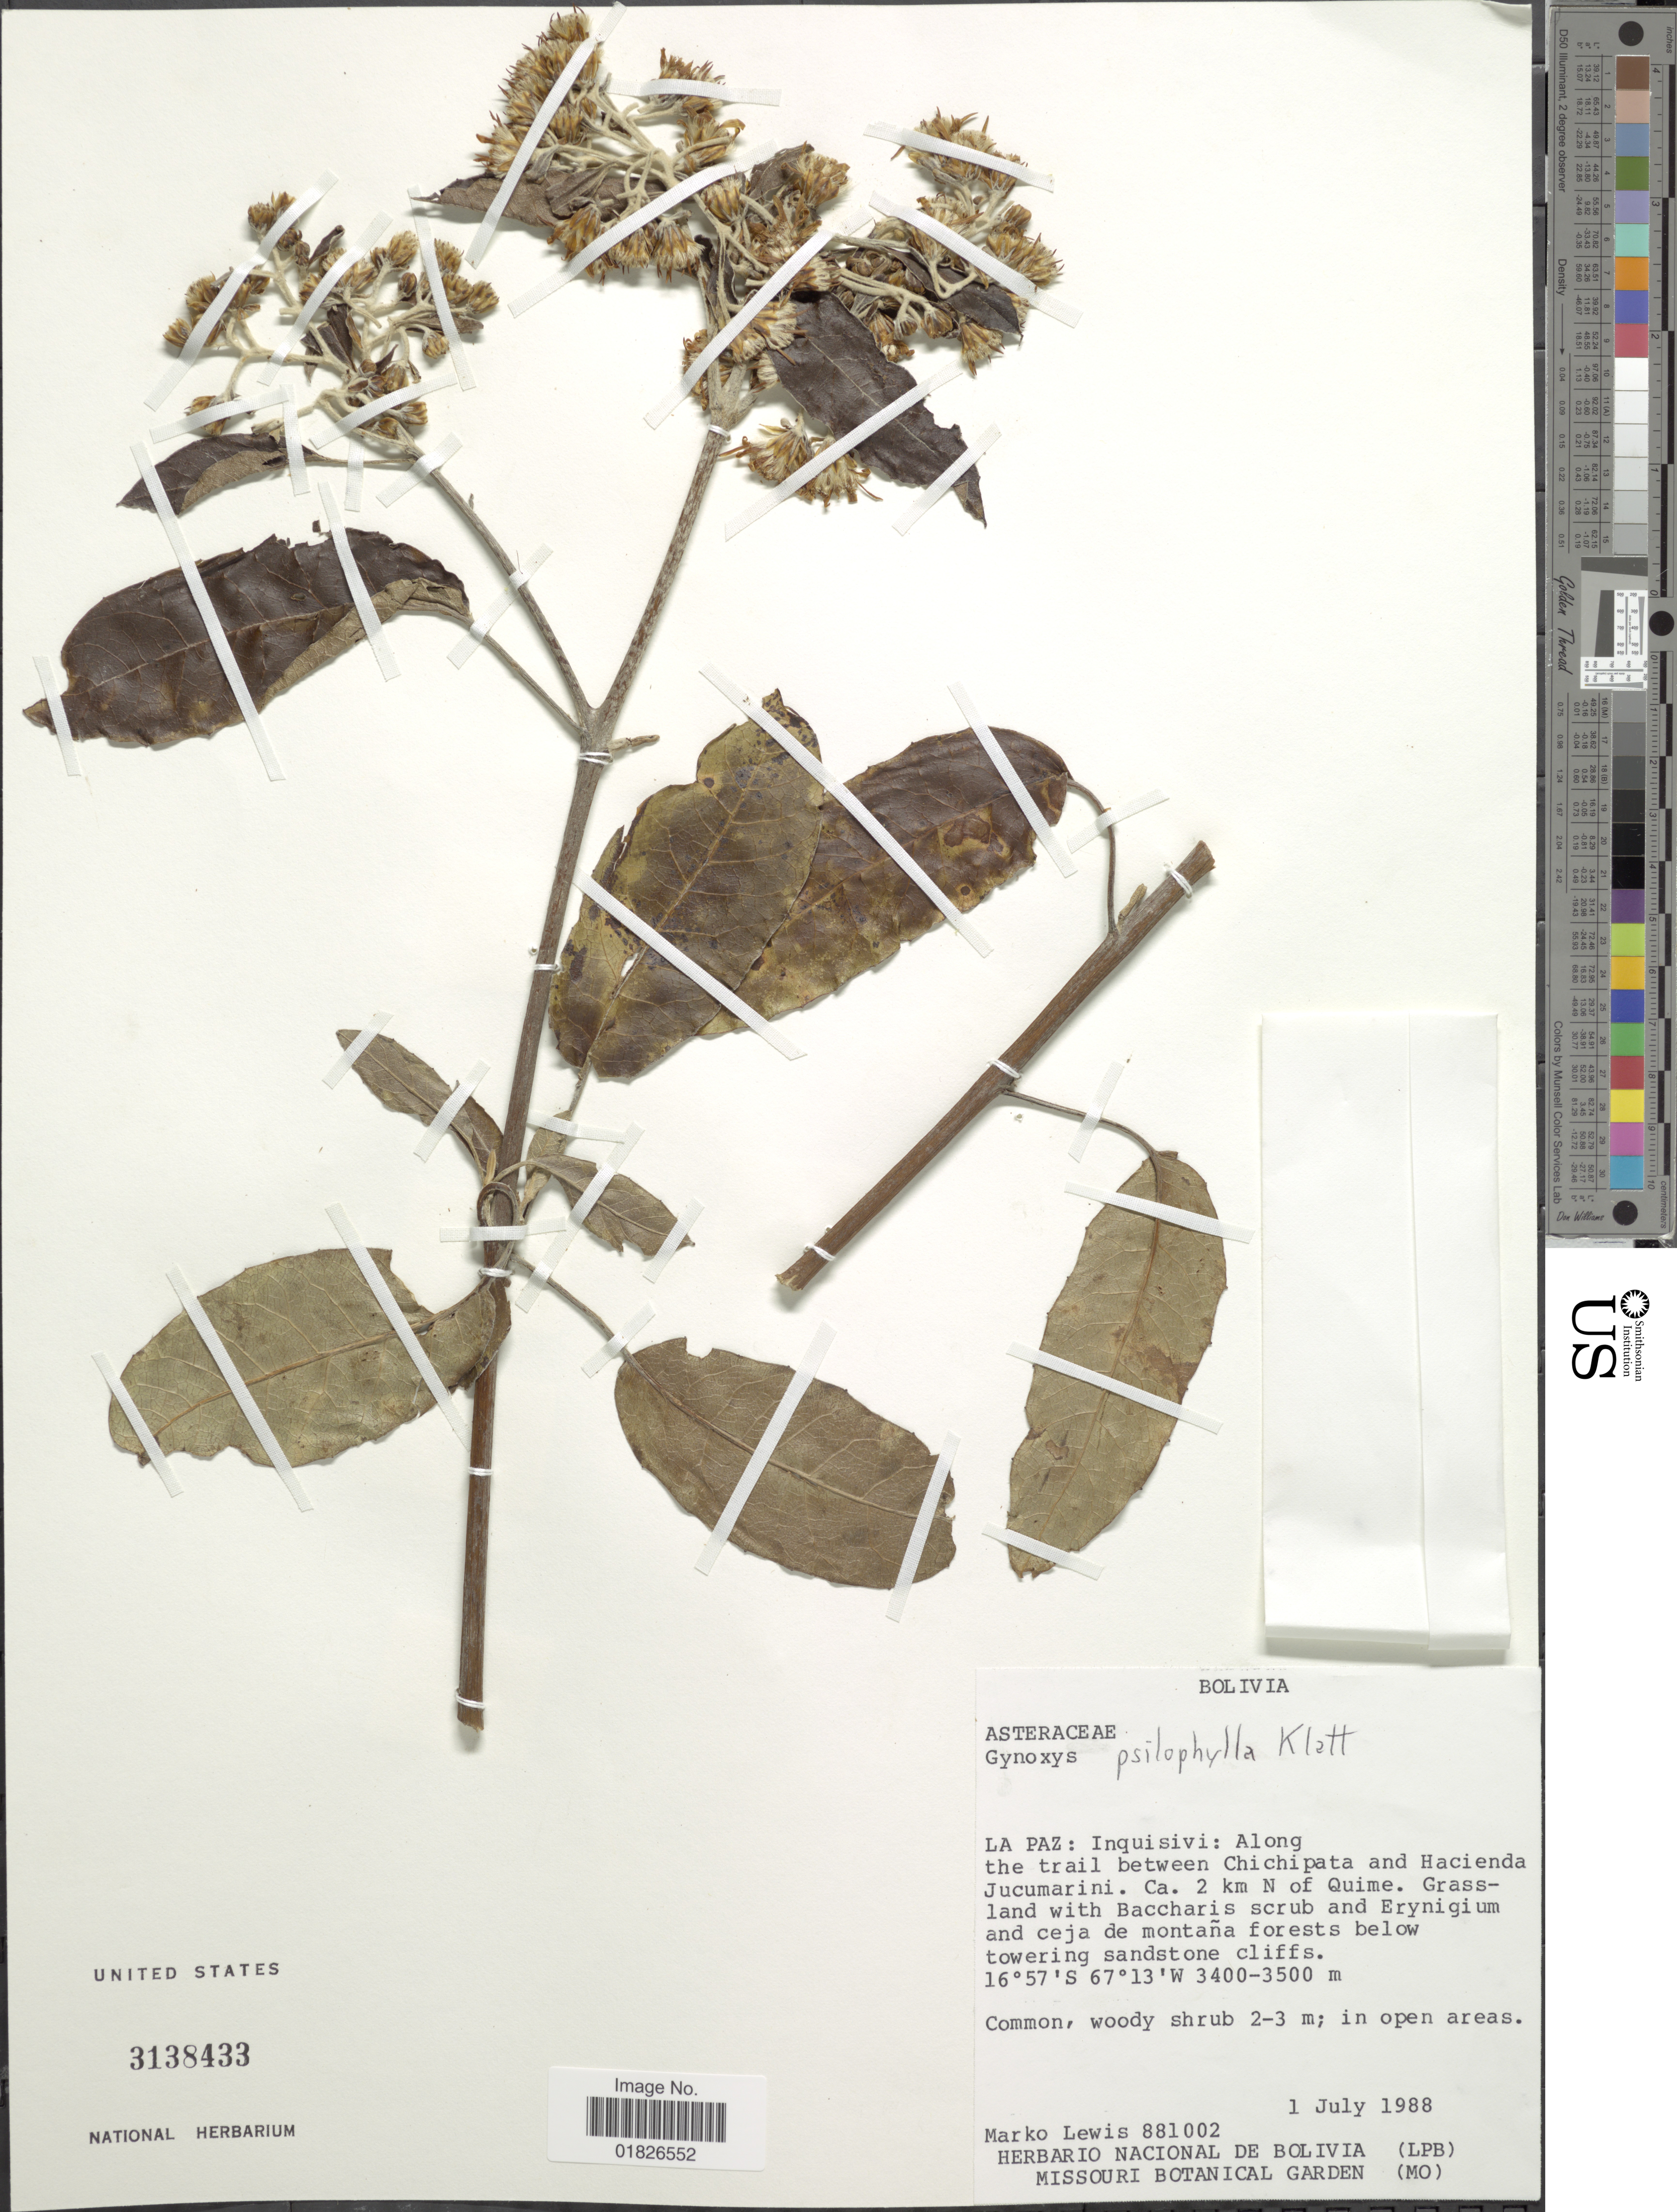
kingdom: Plantae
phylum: Tracheophyta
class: Magnoliopsida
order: Asterales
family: Asteraceae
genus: Gynoxys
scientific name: Gynoxys psilophylla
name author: Klatt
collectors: M. A. Lewis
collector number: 881002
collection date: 1988-07-01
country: Bolivia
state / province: La Paz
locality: Inquisivi, along the trail between Chichipata and Hacienda Jucumarini, ca 2 km N of Quime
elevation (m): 3400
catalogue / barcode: US 3138433